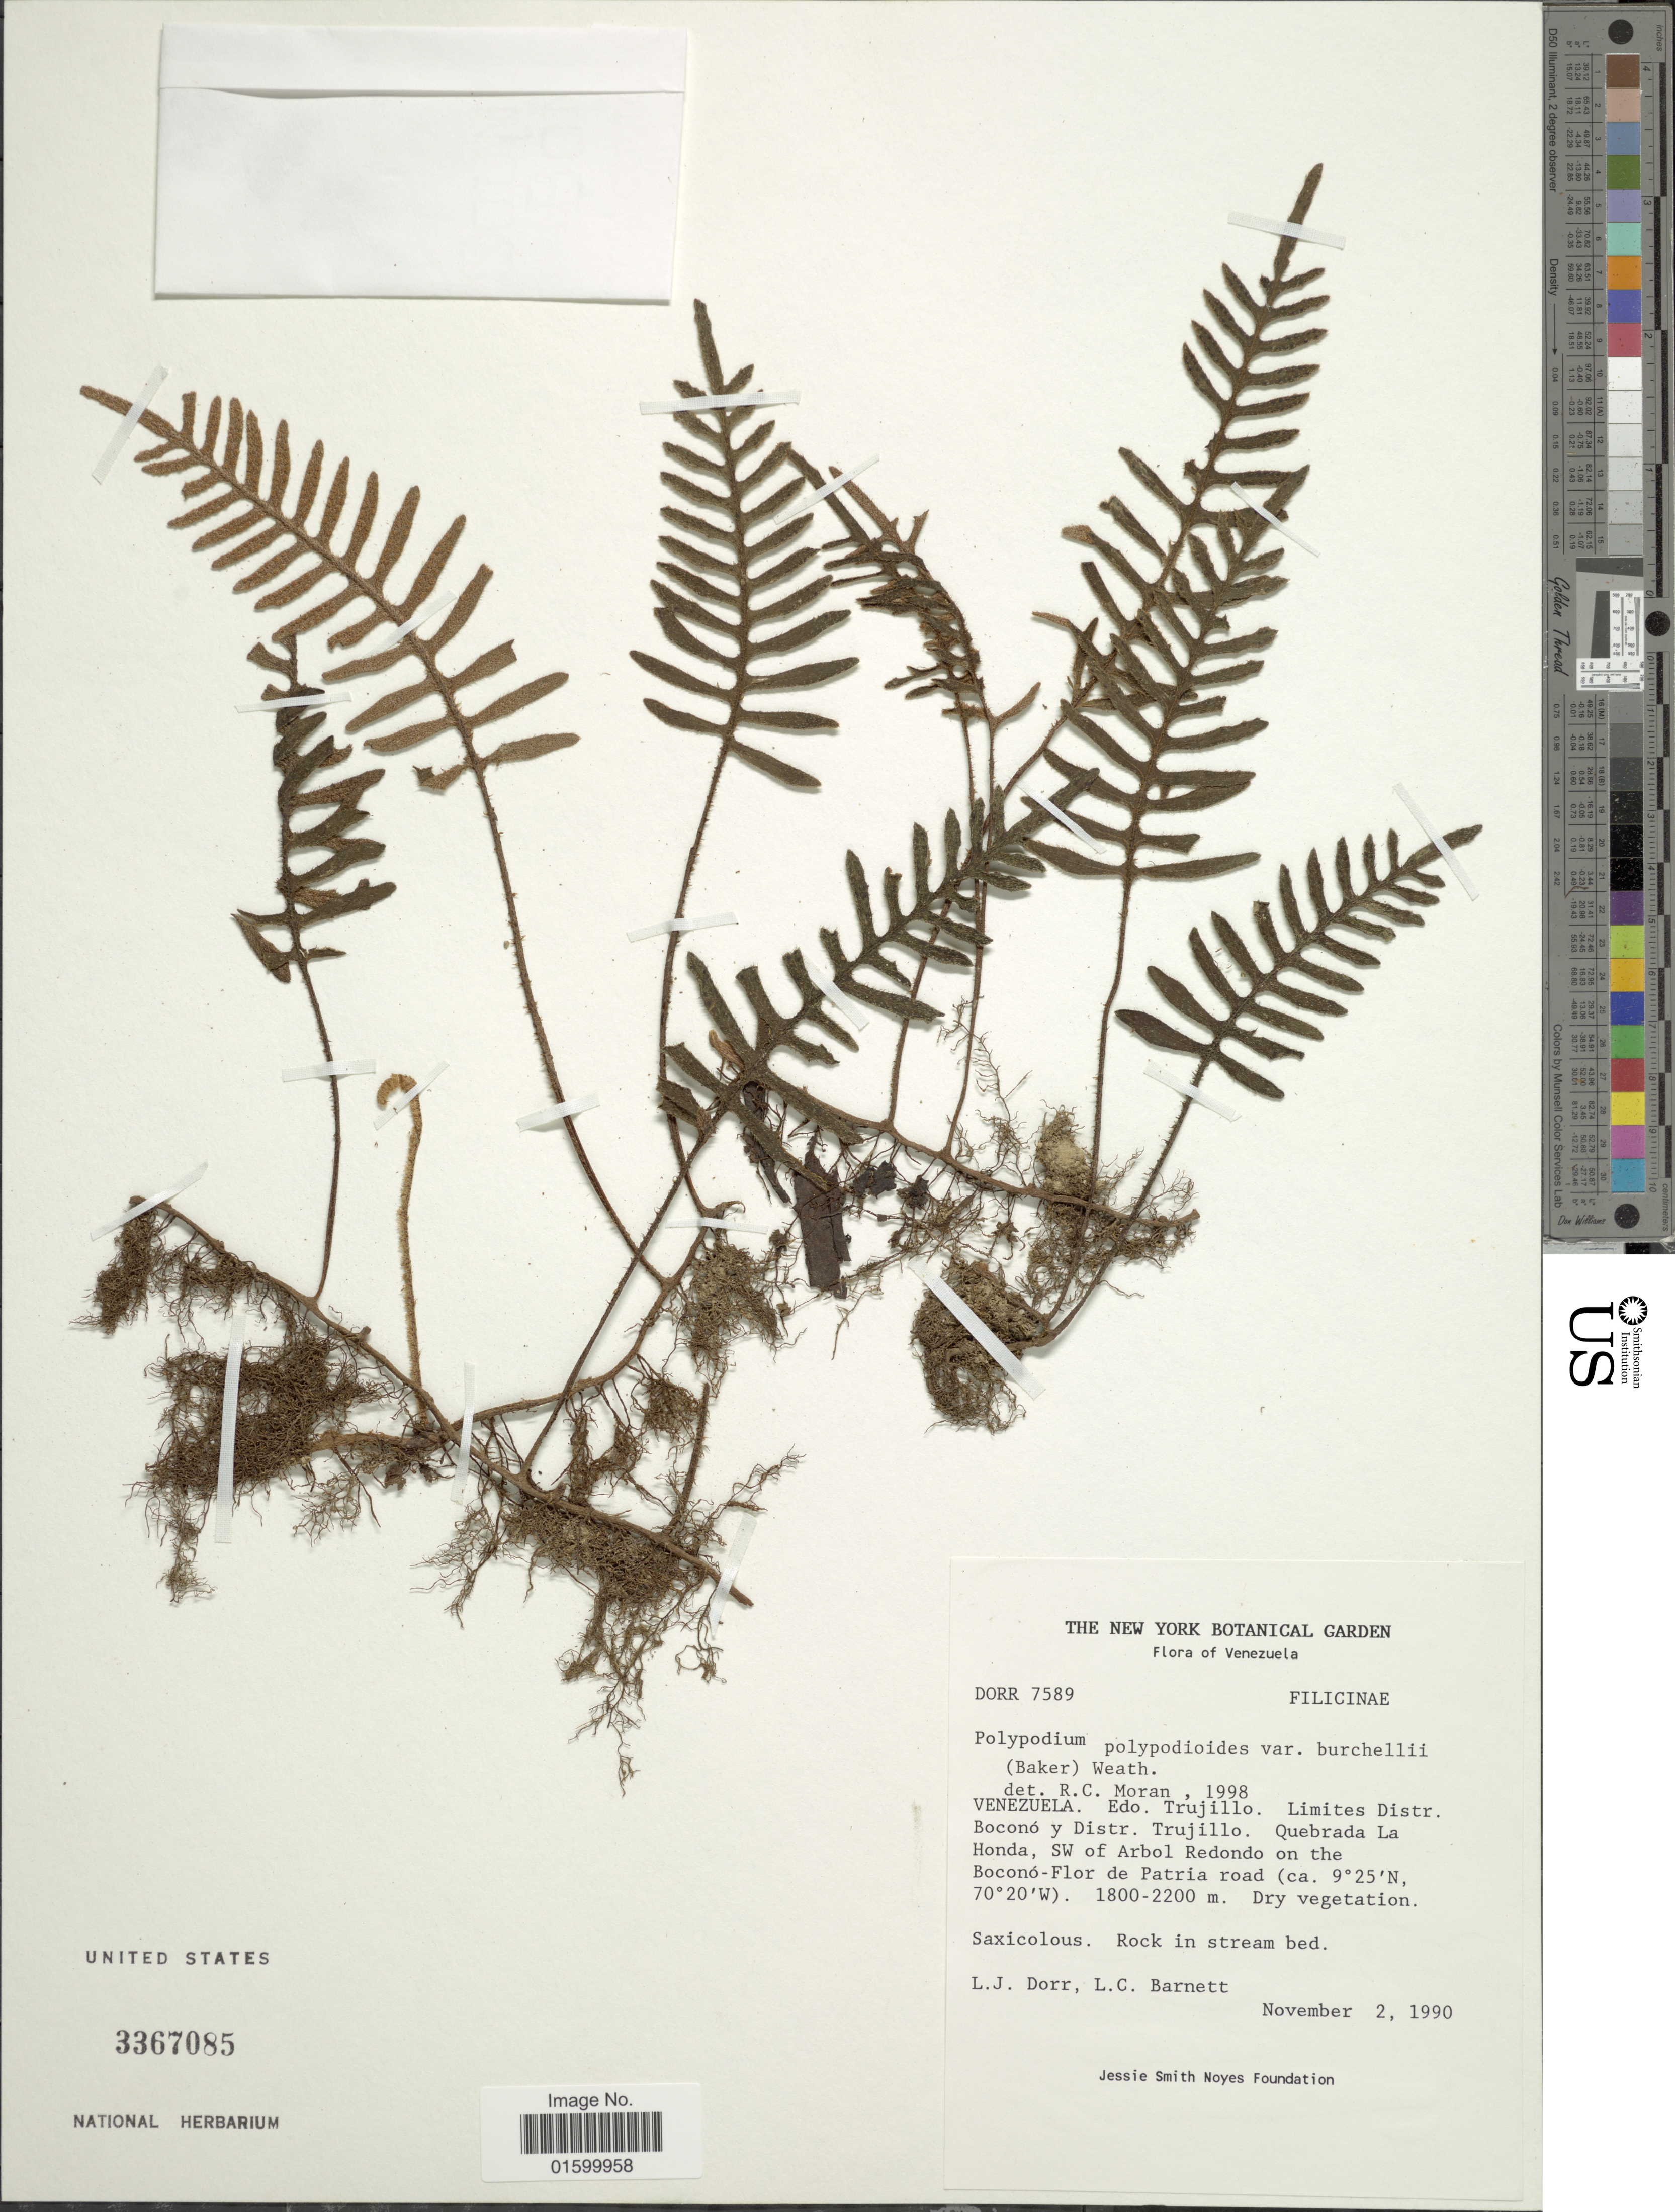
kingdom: Plantae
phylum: Tracheophyta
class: Polypodiopsida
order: Polypodiales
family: Polypodiaceae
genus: Pleopeltis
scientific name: Pleopeltis polypodioides var. burchellii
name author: (Baker) A.R. Sm.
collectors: L. J. Dorr & L. C. Barnett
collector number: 7589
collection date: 1990-11-02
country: Venezuela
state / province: Trujillo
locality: Limites Distr. Boconó y Distr. Trujillo. Quebrada La Honda, SW of Arbol Redondo on the Boconó-Flor de Patria road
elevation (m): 1800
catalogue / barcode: US 3367085